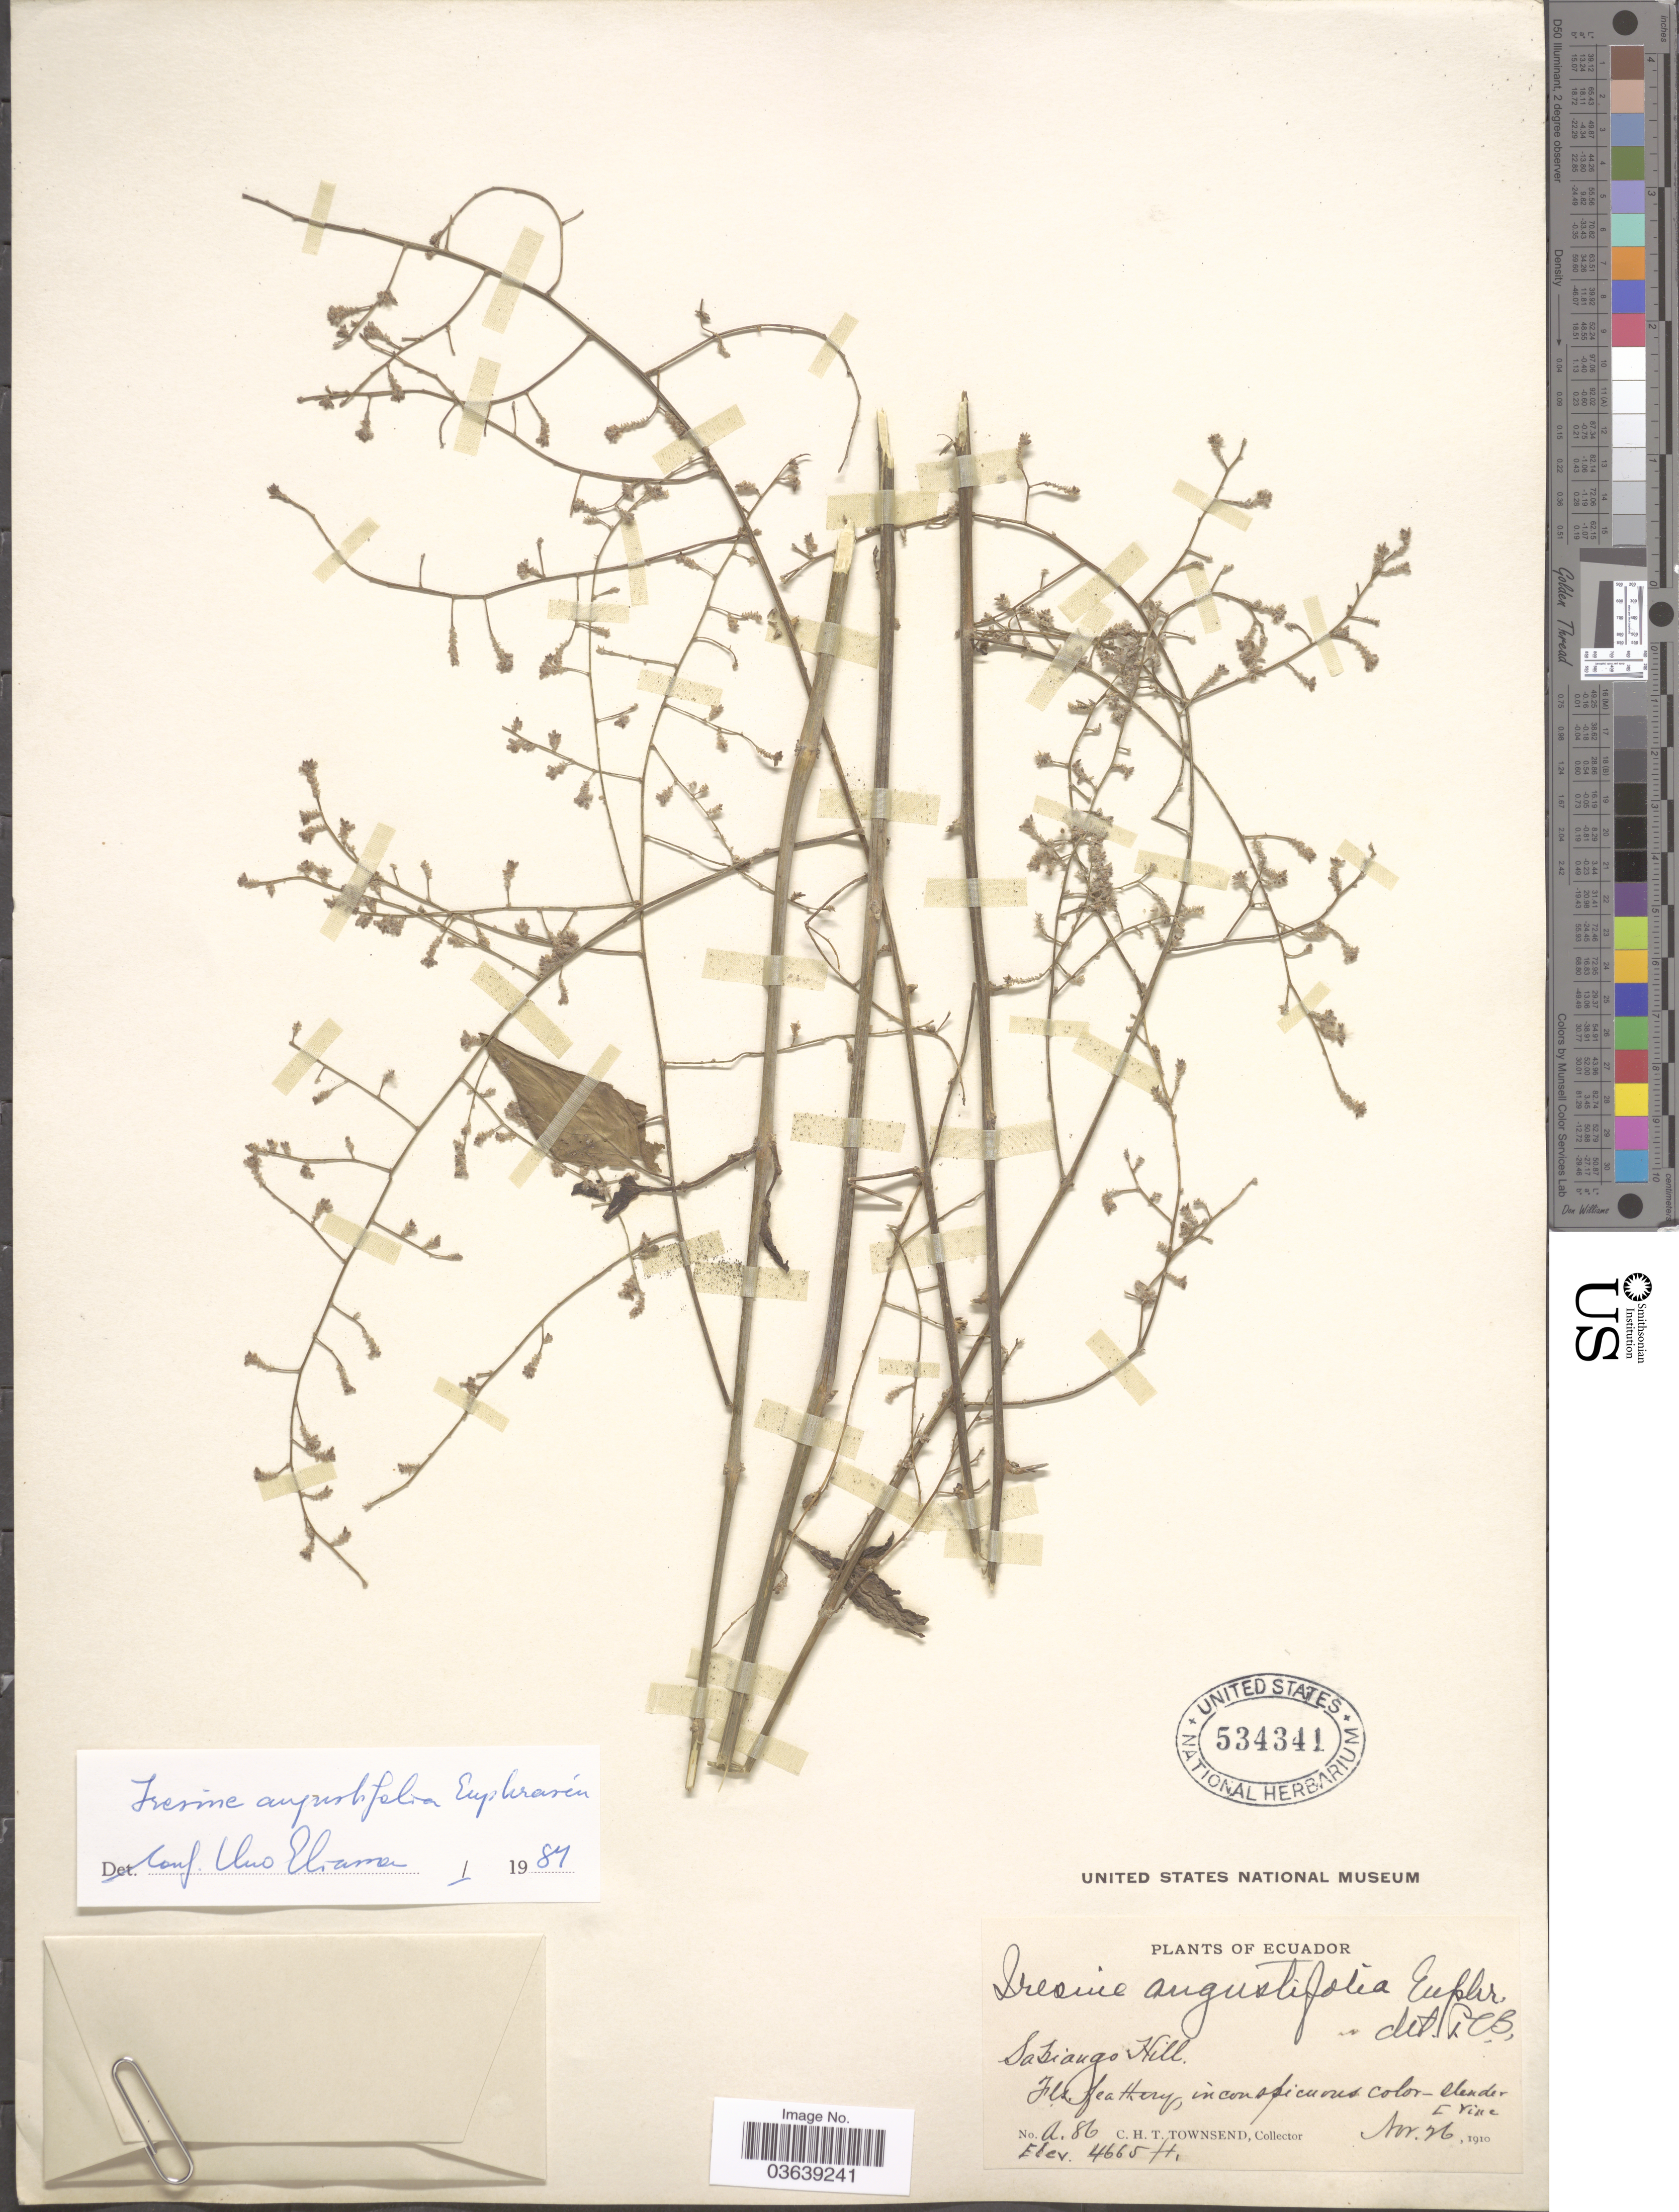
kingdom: Plantae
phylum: Tracheophyta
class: Magnoliopsida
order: Caryophyllales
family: Amaranthaceae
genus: Iresine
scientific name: Iresine angustifolia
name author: Euphrasén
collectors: C. H. T. Townsend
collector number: A.86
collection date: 1910-11-26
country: Ecuador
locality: Sabiango Hill.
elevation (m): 1422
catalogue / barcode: US 534341